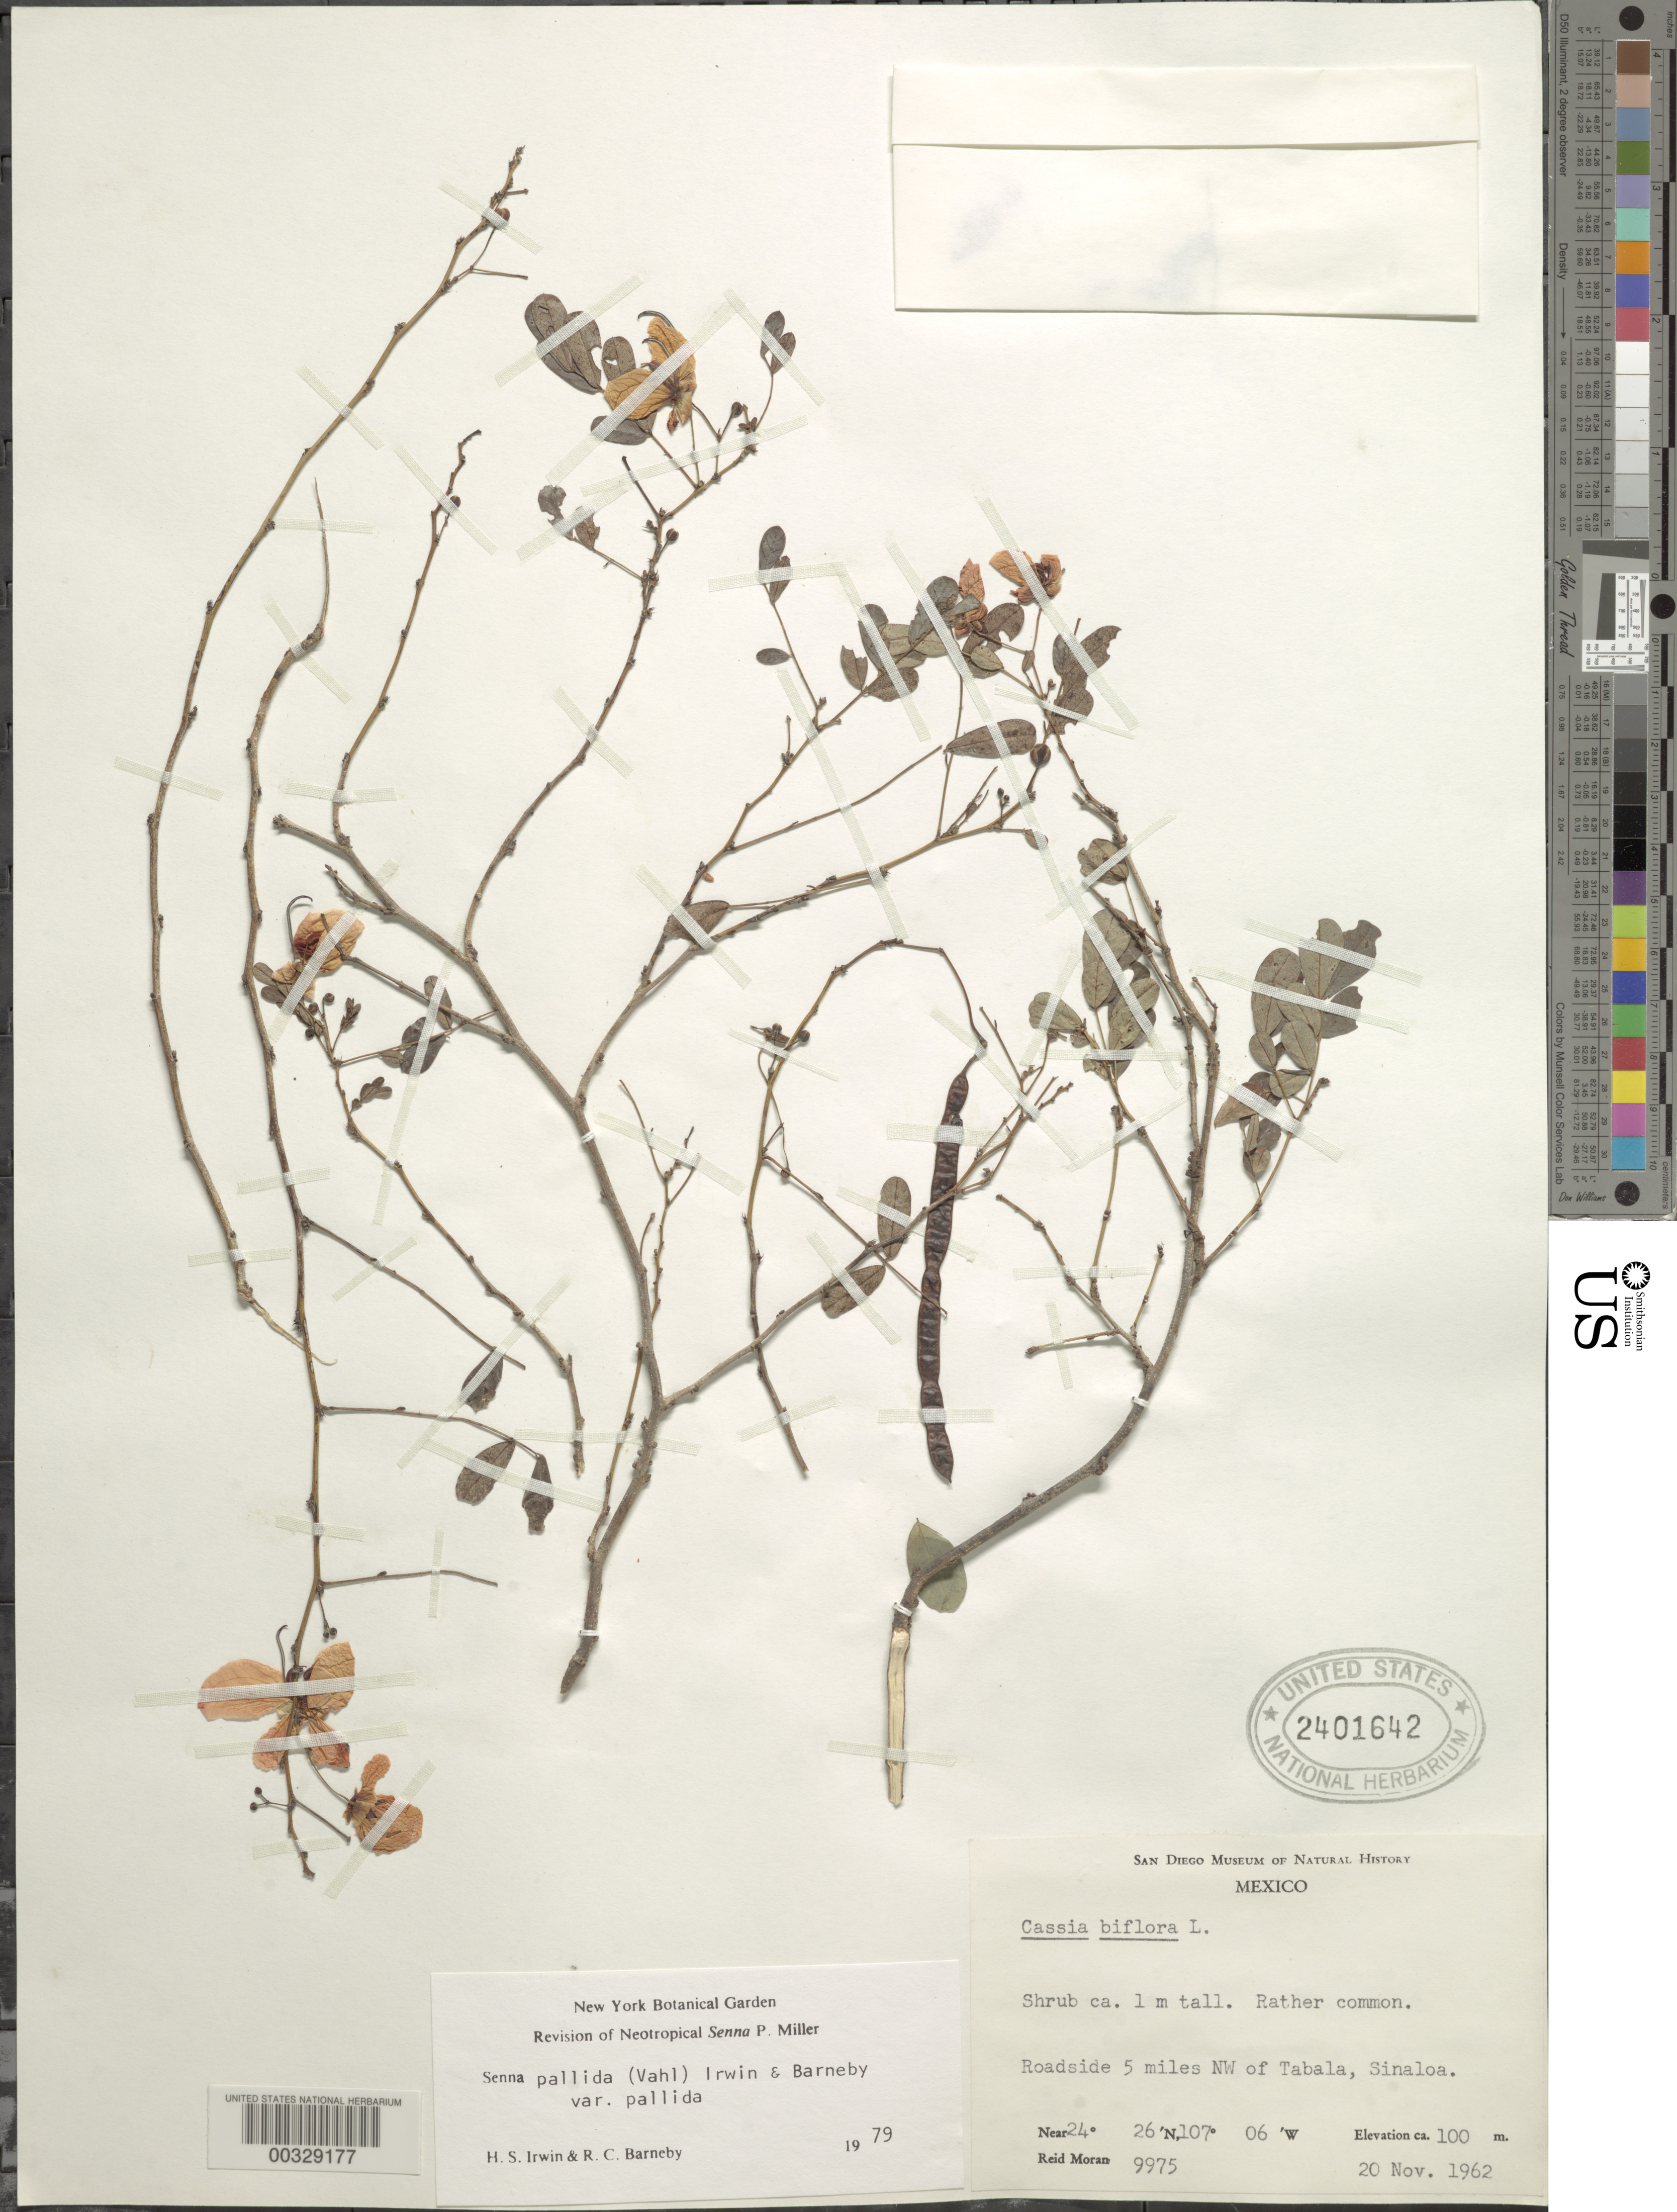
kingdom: Plantae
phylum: Tracheophyta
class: Magnoliopsida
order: Fabales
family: Fabaceae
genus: Senna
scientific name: Senna pallida var. pallida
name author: (Vahl) H.S. Irwin & Barneby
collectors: R. V. Moran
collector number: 9975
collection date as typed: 20 Nov 1962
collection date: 1962-11-20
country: Mexico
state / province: Sinaloa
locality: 5 mi NW of Tabala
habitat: Roadside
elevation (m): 100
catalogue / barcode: US 2401642